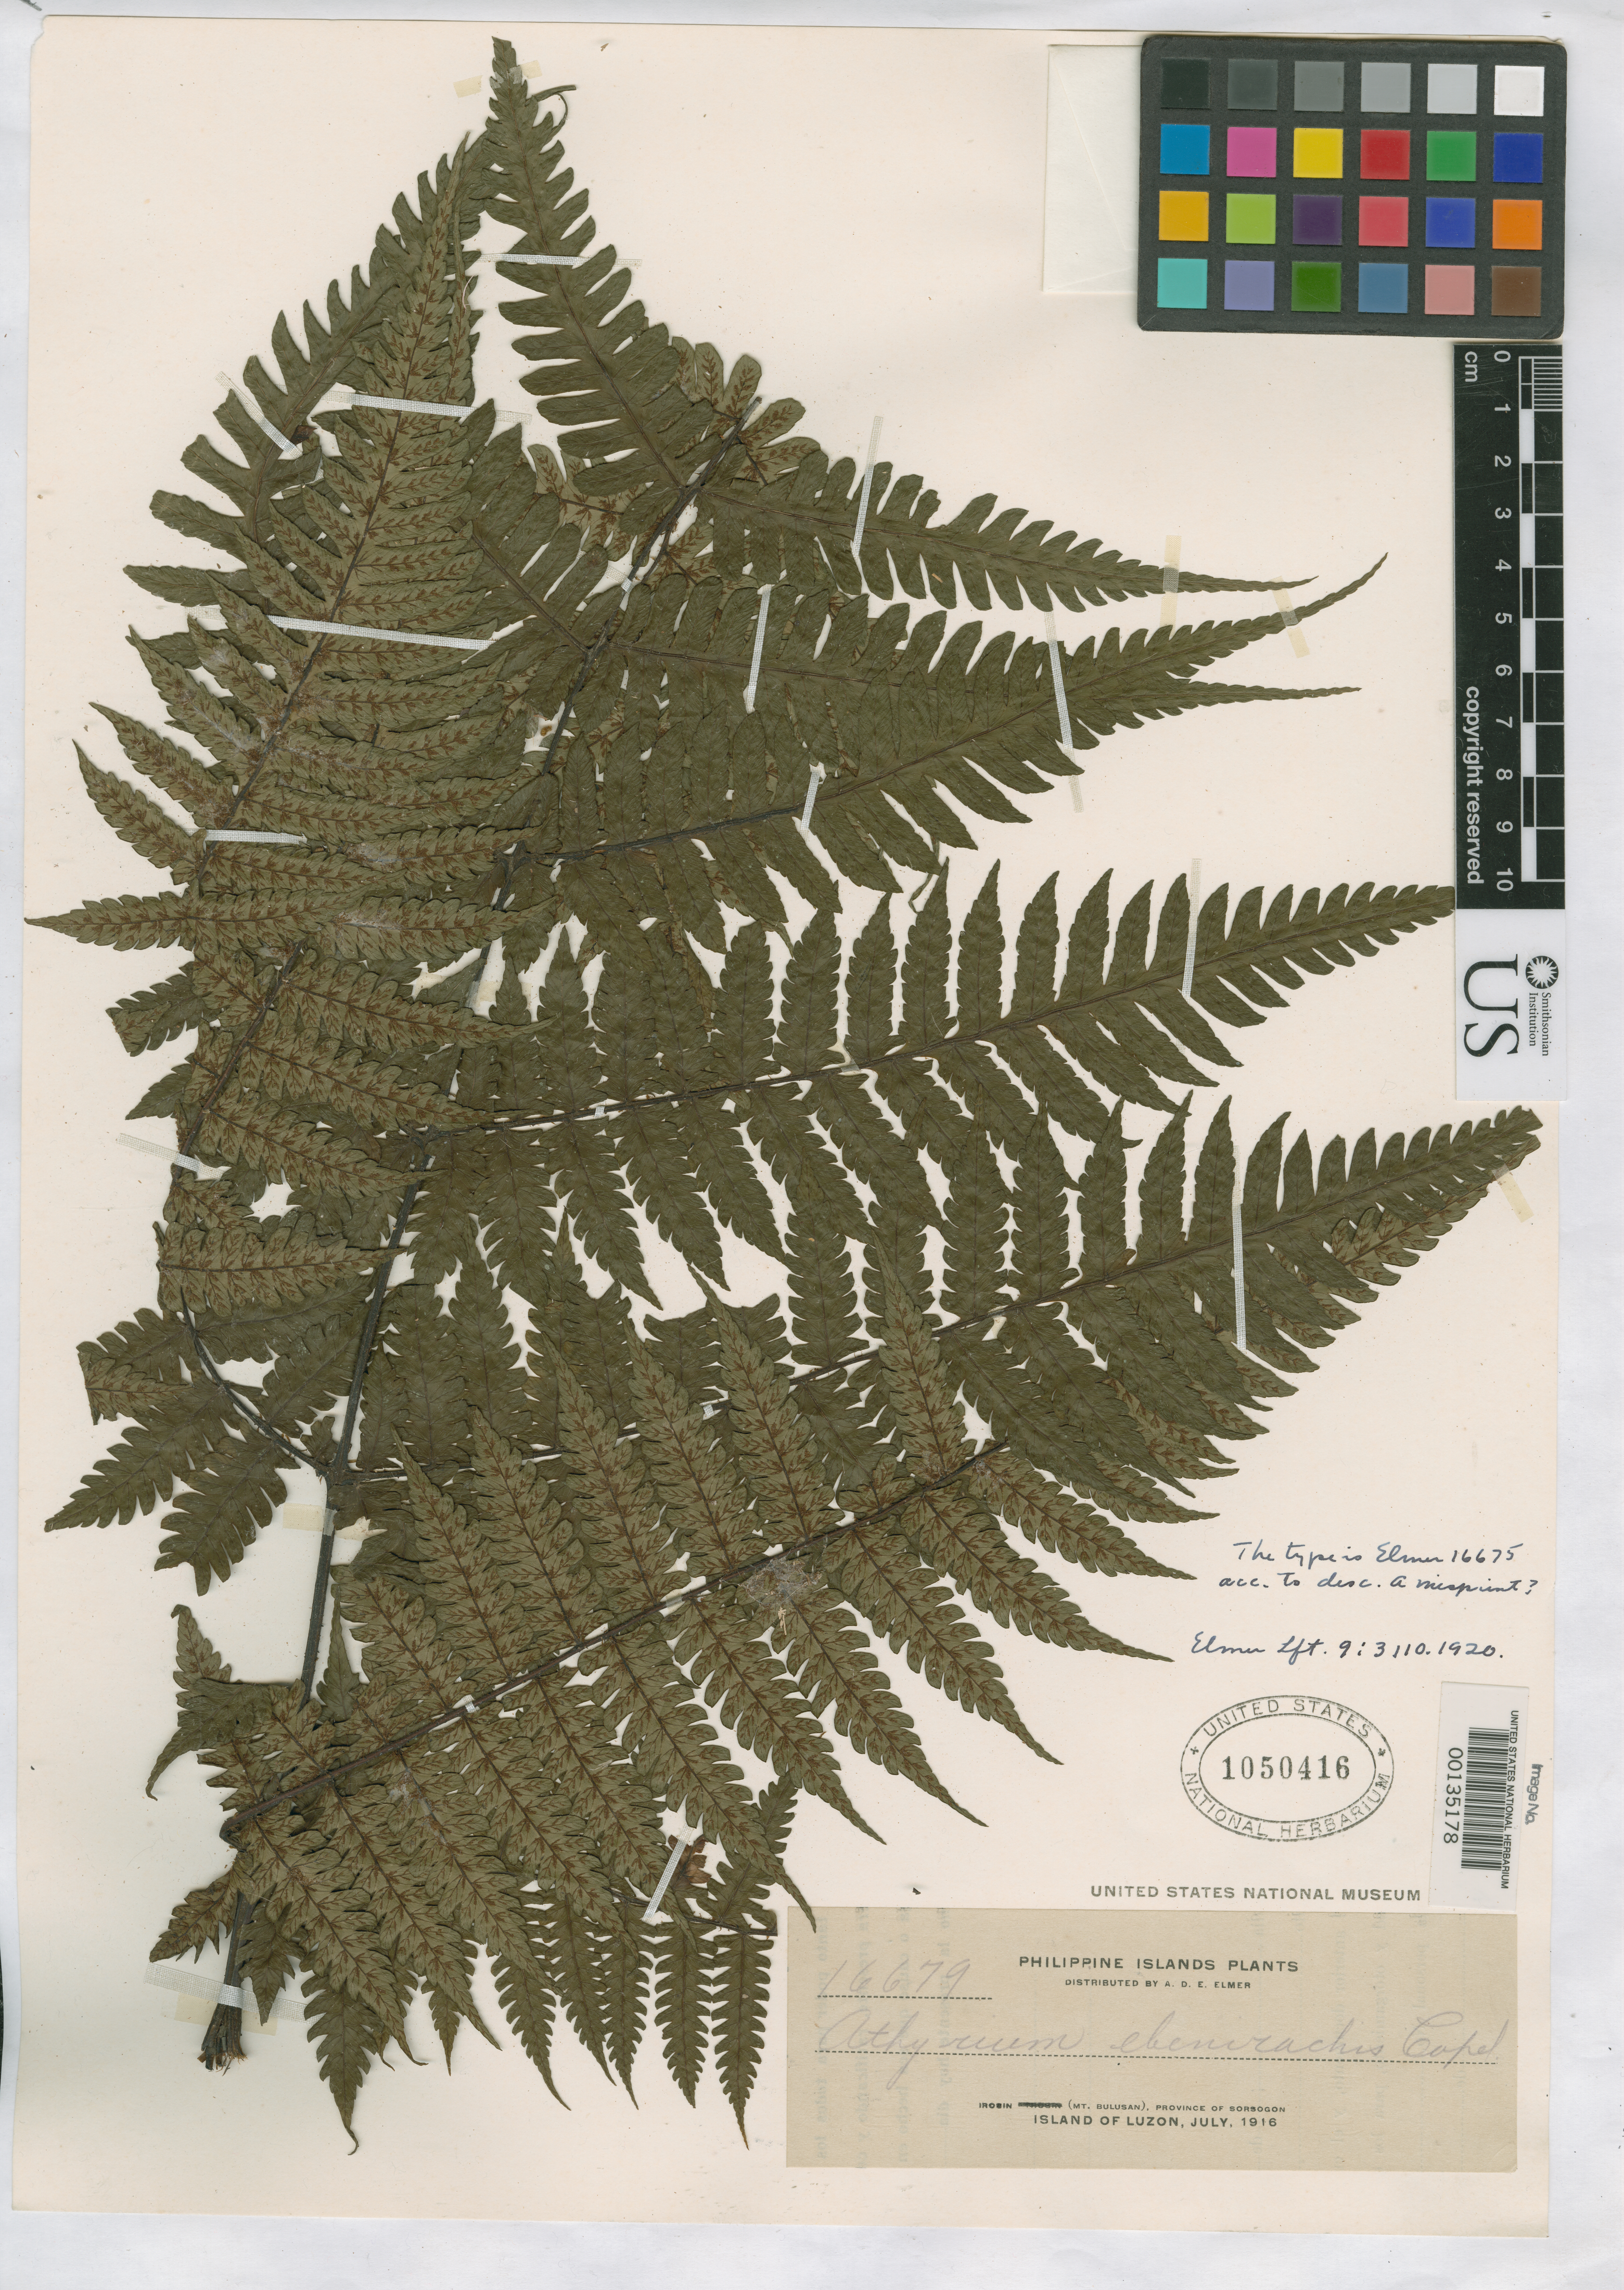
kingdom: Plantae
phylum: Tracheophyta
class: Polypodiopsida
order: Polypodiales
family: Athyriaceae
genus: Athyrium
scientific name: Athyrium ebenirachis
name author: Copel. in Elmer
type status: Isotype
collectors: A. D. E. Elmer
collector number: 16679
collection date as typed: Jul 1916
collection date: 1916-07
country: Philippines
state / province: Bicol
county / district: Sorsogon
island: Luzon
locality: Irosin, Mt. Bulusan.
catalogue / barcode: US 1050416